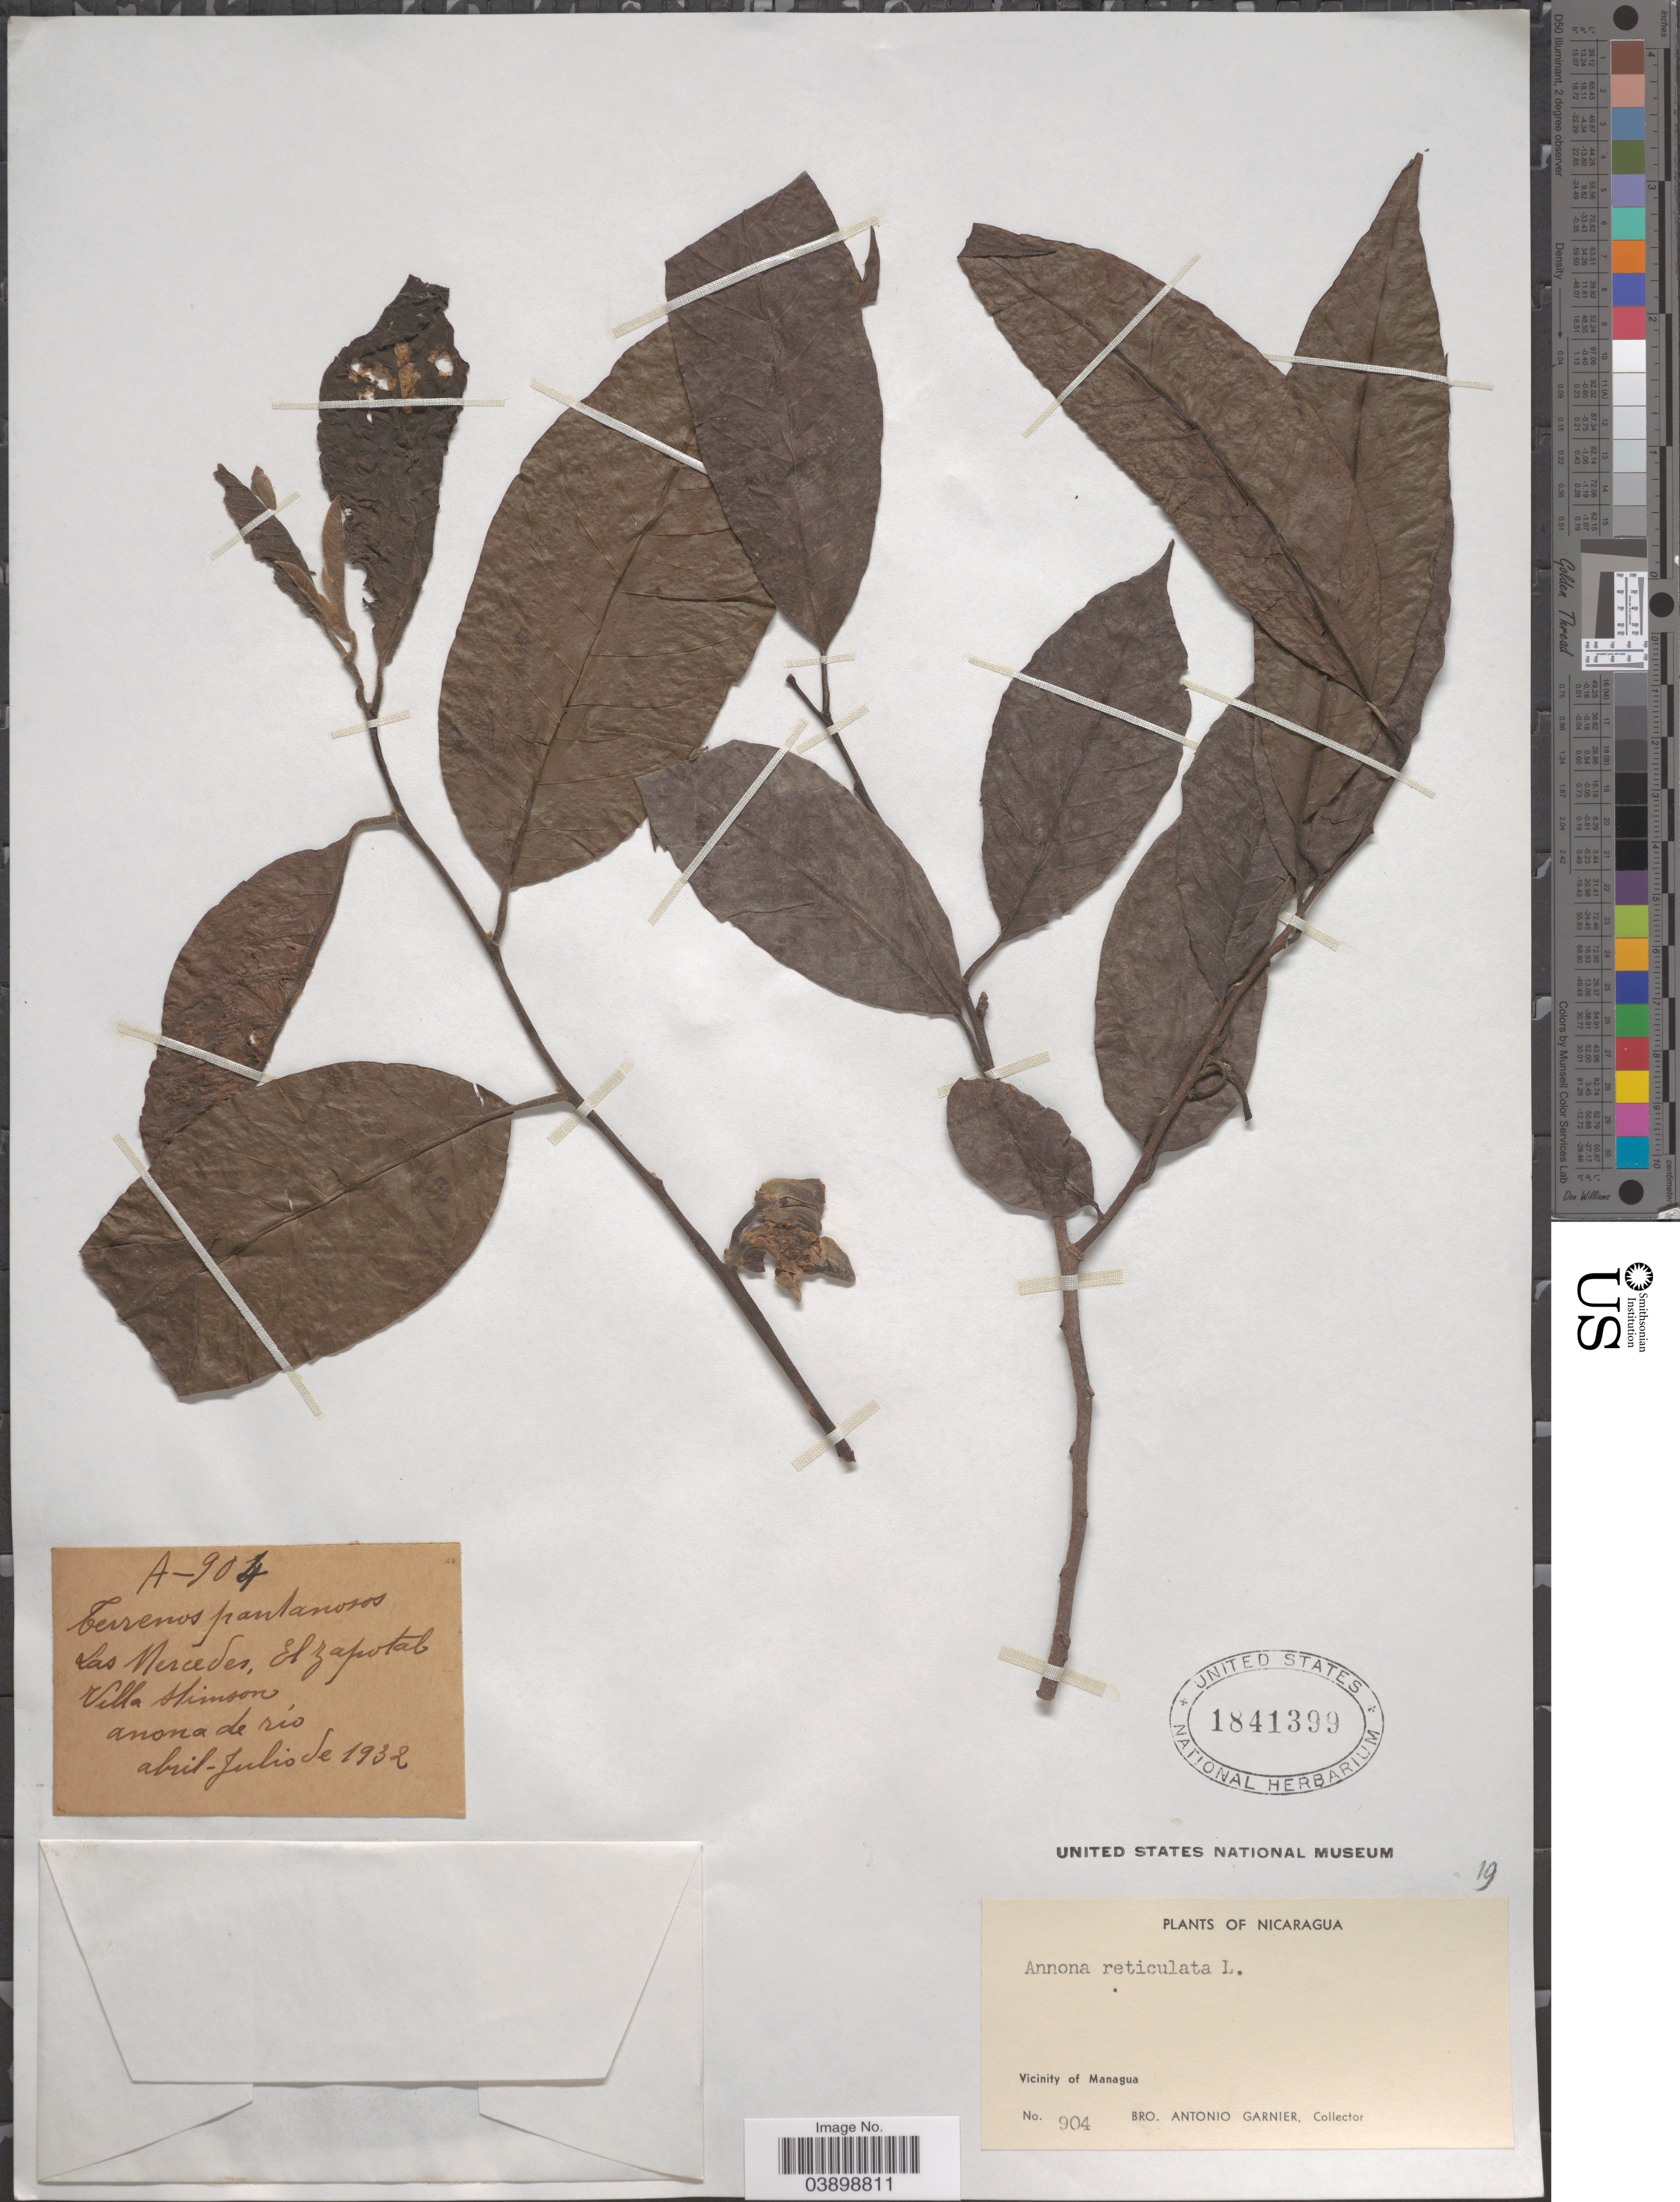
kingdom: Plantae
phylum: Tracheophyta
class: Magnoliopsida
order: Magnoliales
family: Annonaceae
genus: Annona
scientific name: Annona reticulata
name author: L.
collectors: Bro. A. Garnier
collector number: A-904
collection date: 1932-04/1932-07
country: Nicaragua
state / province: Managua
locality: Las Mercedes, El Zapotal. Villa Stimson anona de río. Vicinity of Managua.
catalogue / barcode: US 1841399